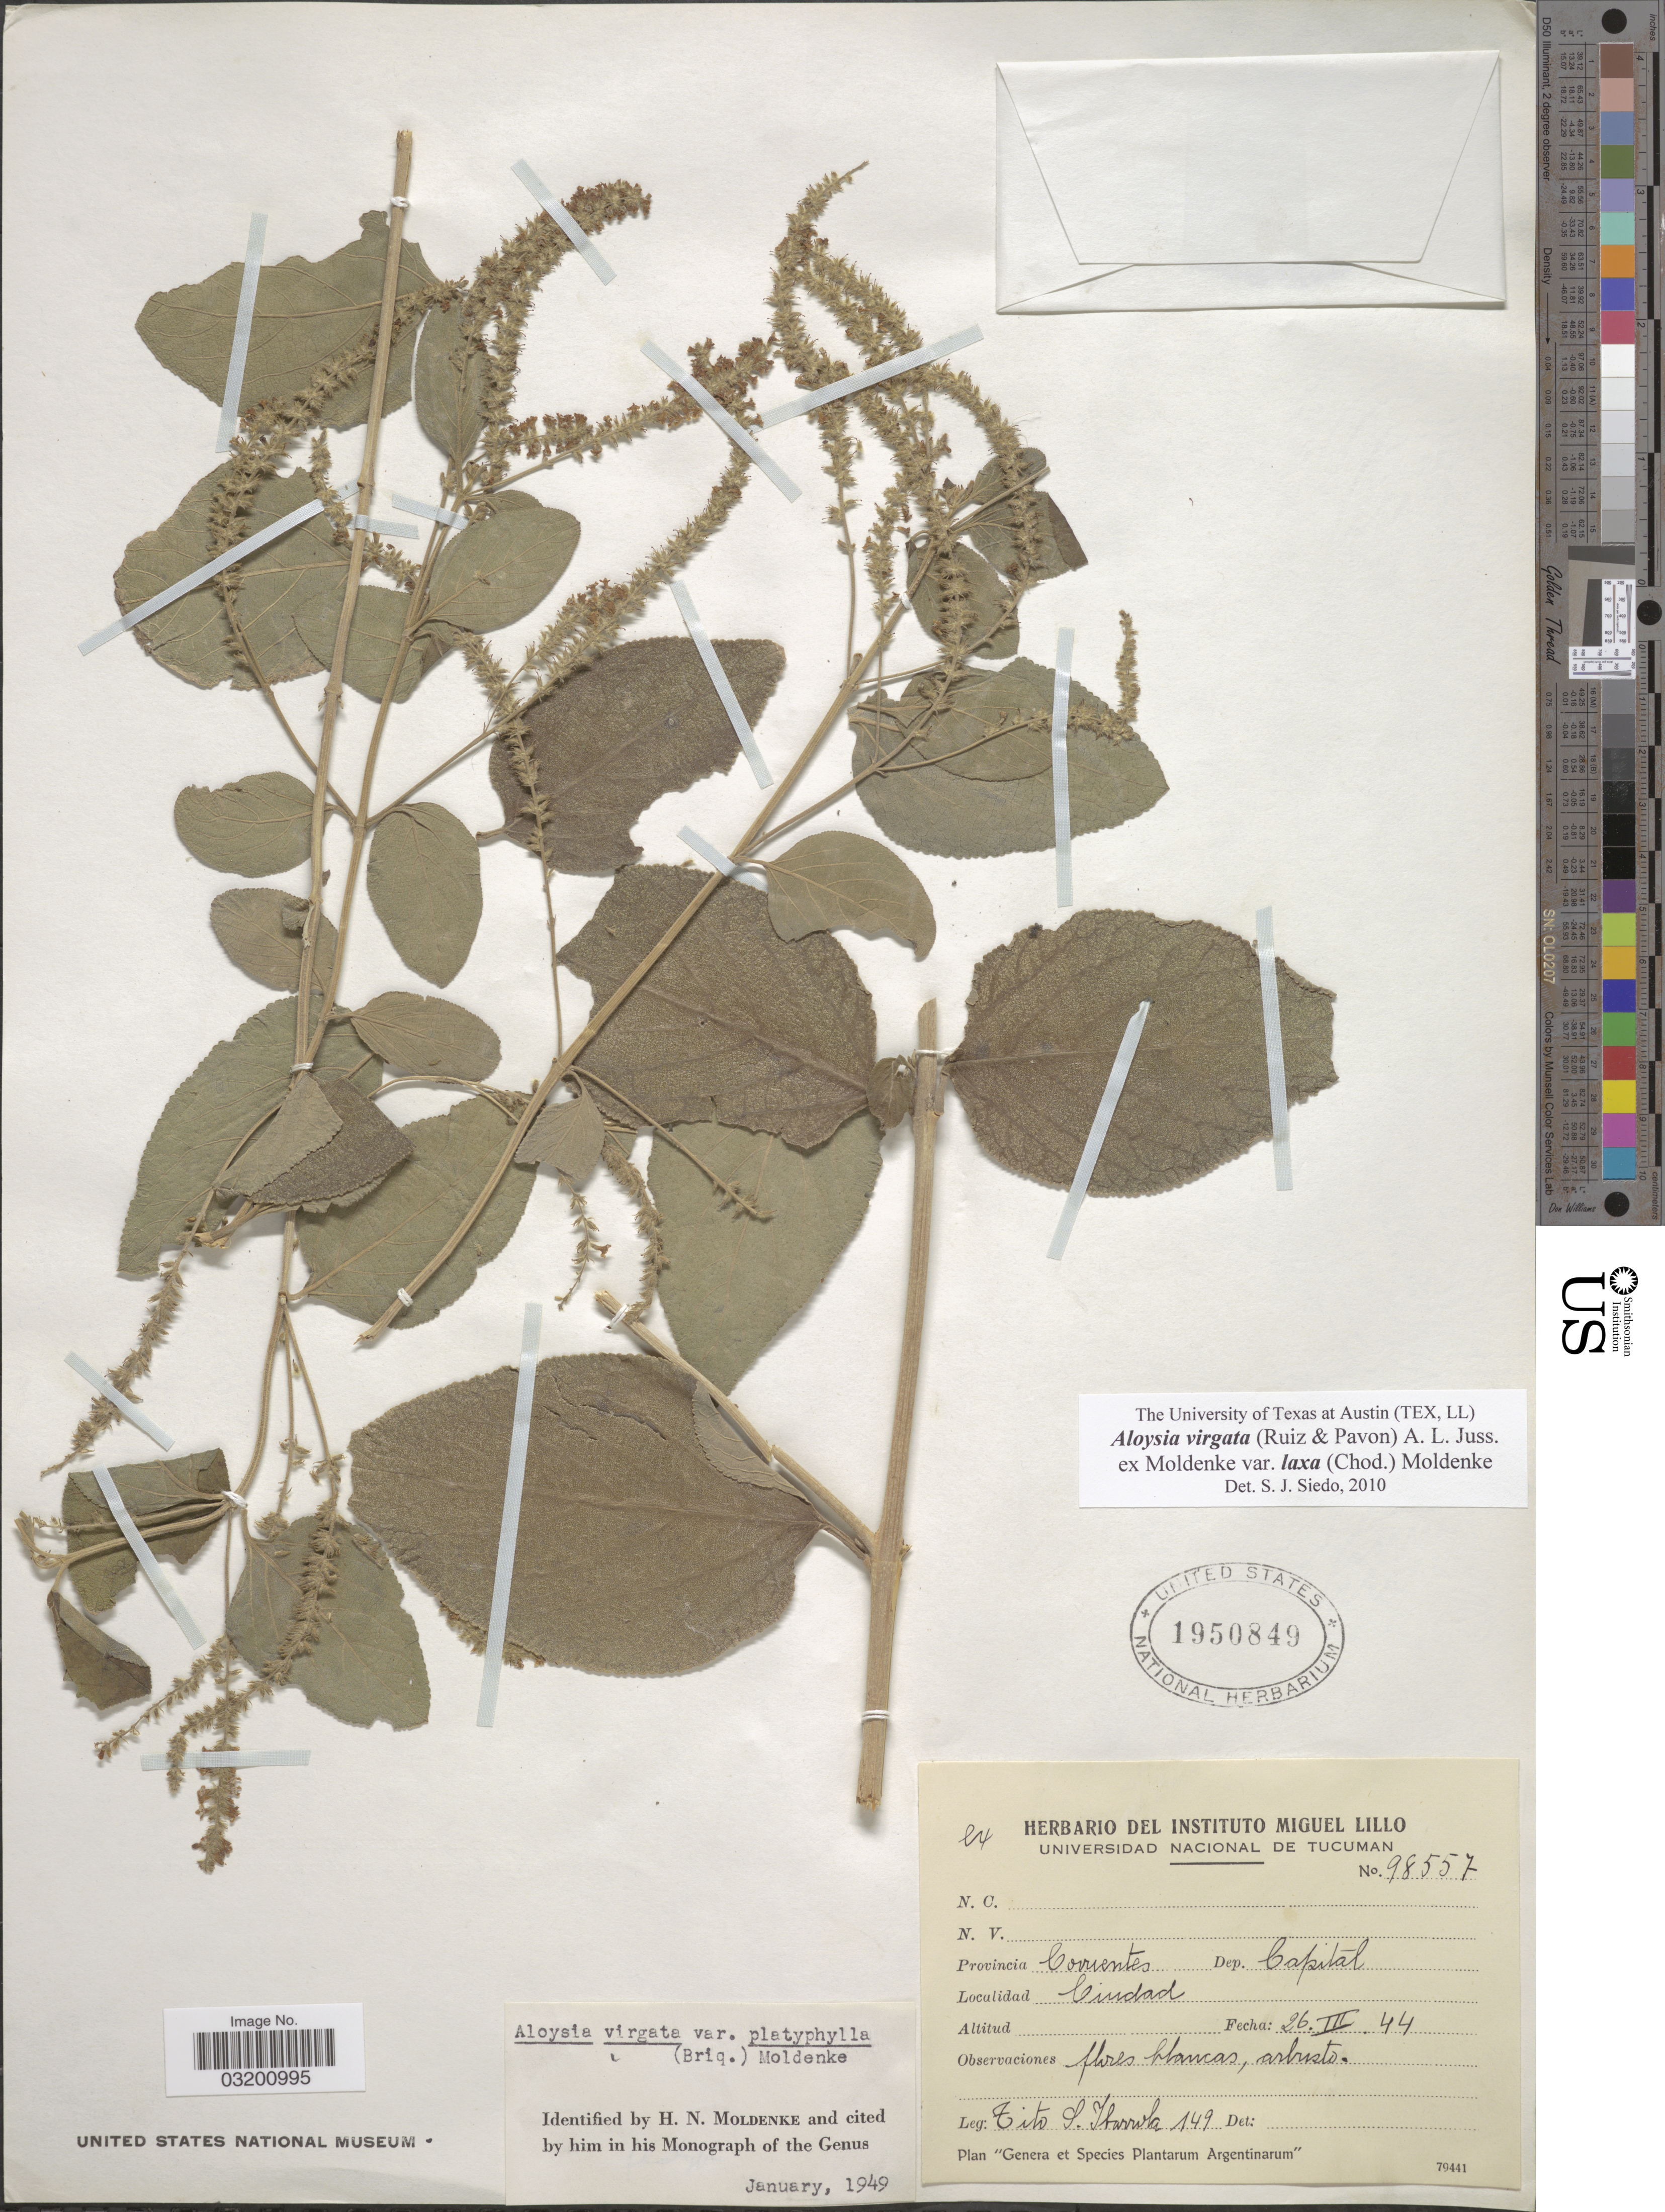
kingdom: Plantae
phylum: Tracheophyta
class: Magnoliopsida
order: Lamiales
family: Verbenaceae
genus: Aloysia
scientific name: Aloysia virgata var. laxa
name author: (Chodat) Moldenke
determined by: Siedo, S. J.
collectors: T. Ibarrola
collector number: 98557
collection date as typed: Transcribed d/m/y: 26/3/44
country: Argentina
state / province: Corrientes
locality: Dep. Capital, Ciudad.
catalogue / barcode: US 1950849